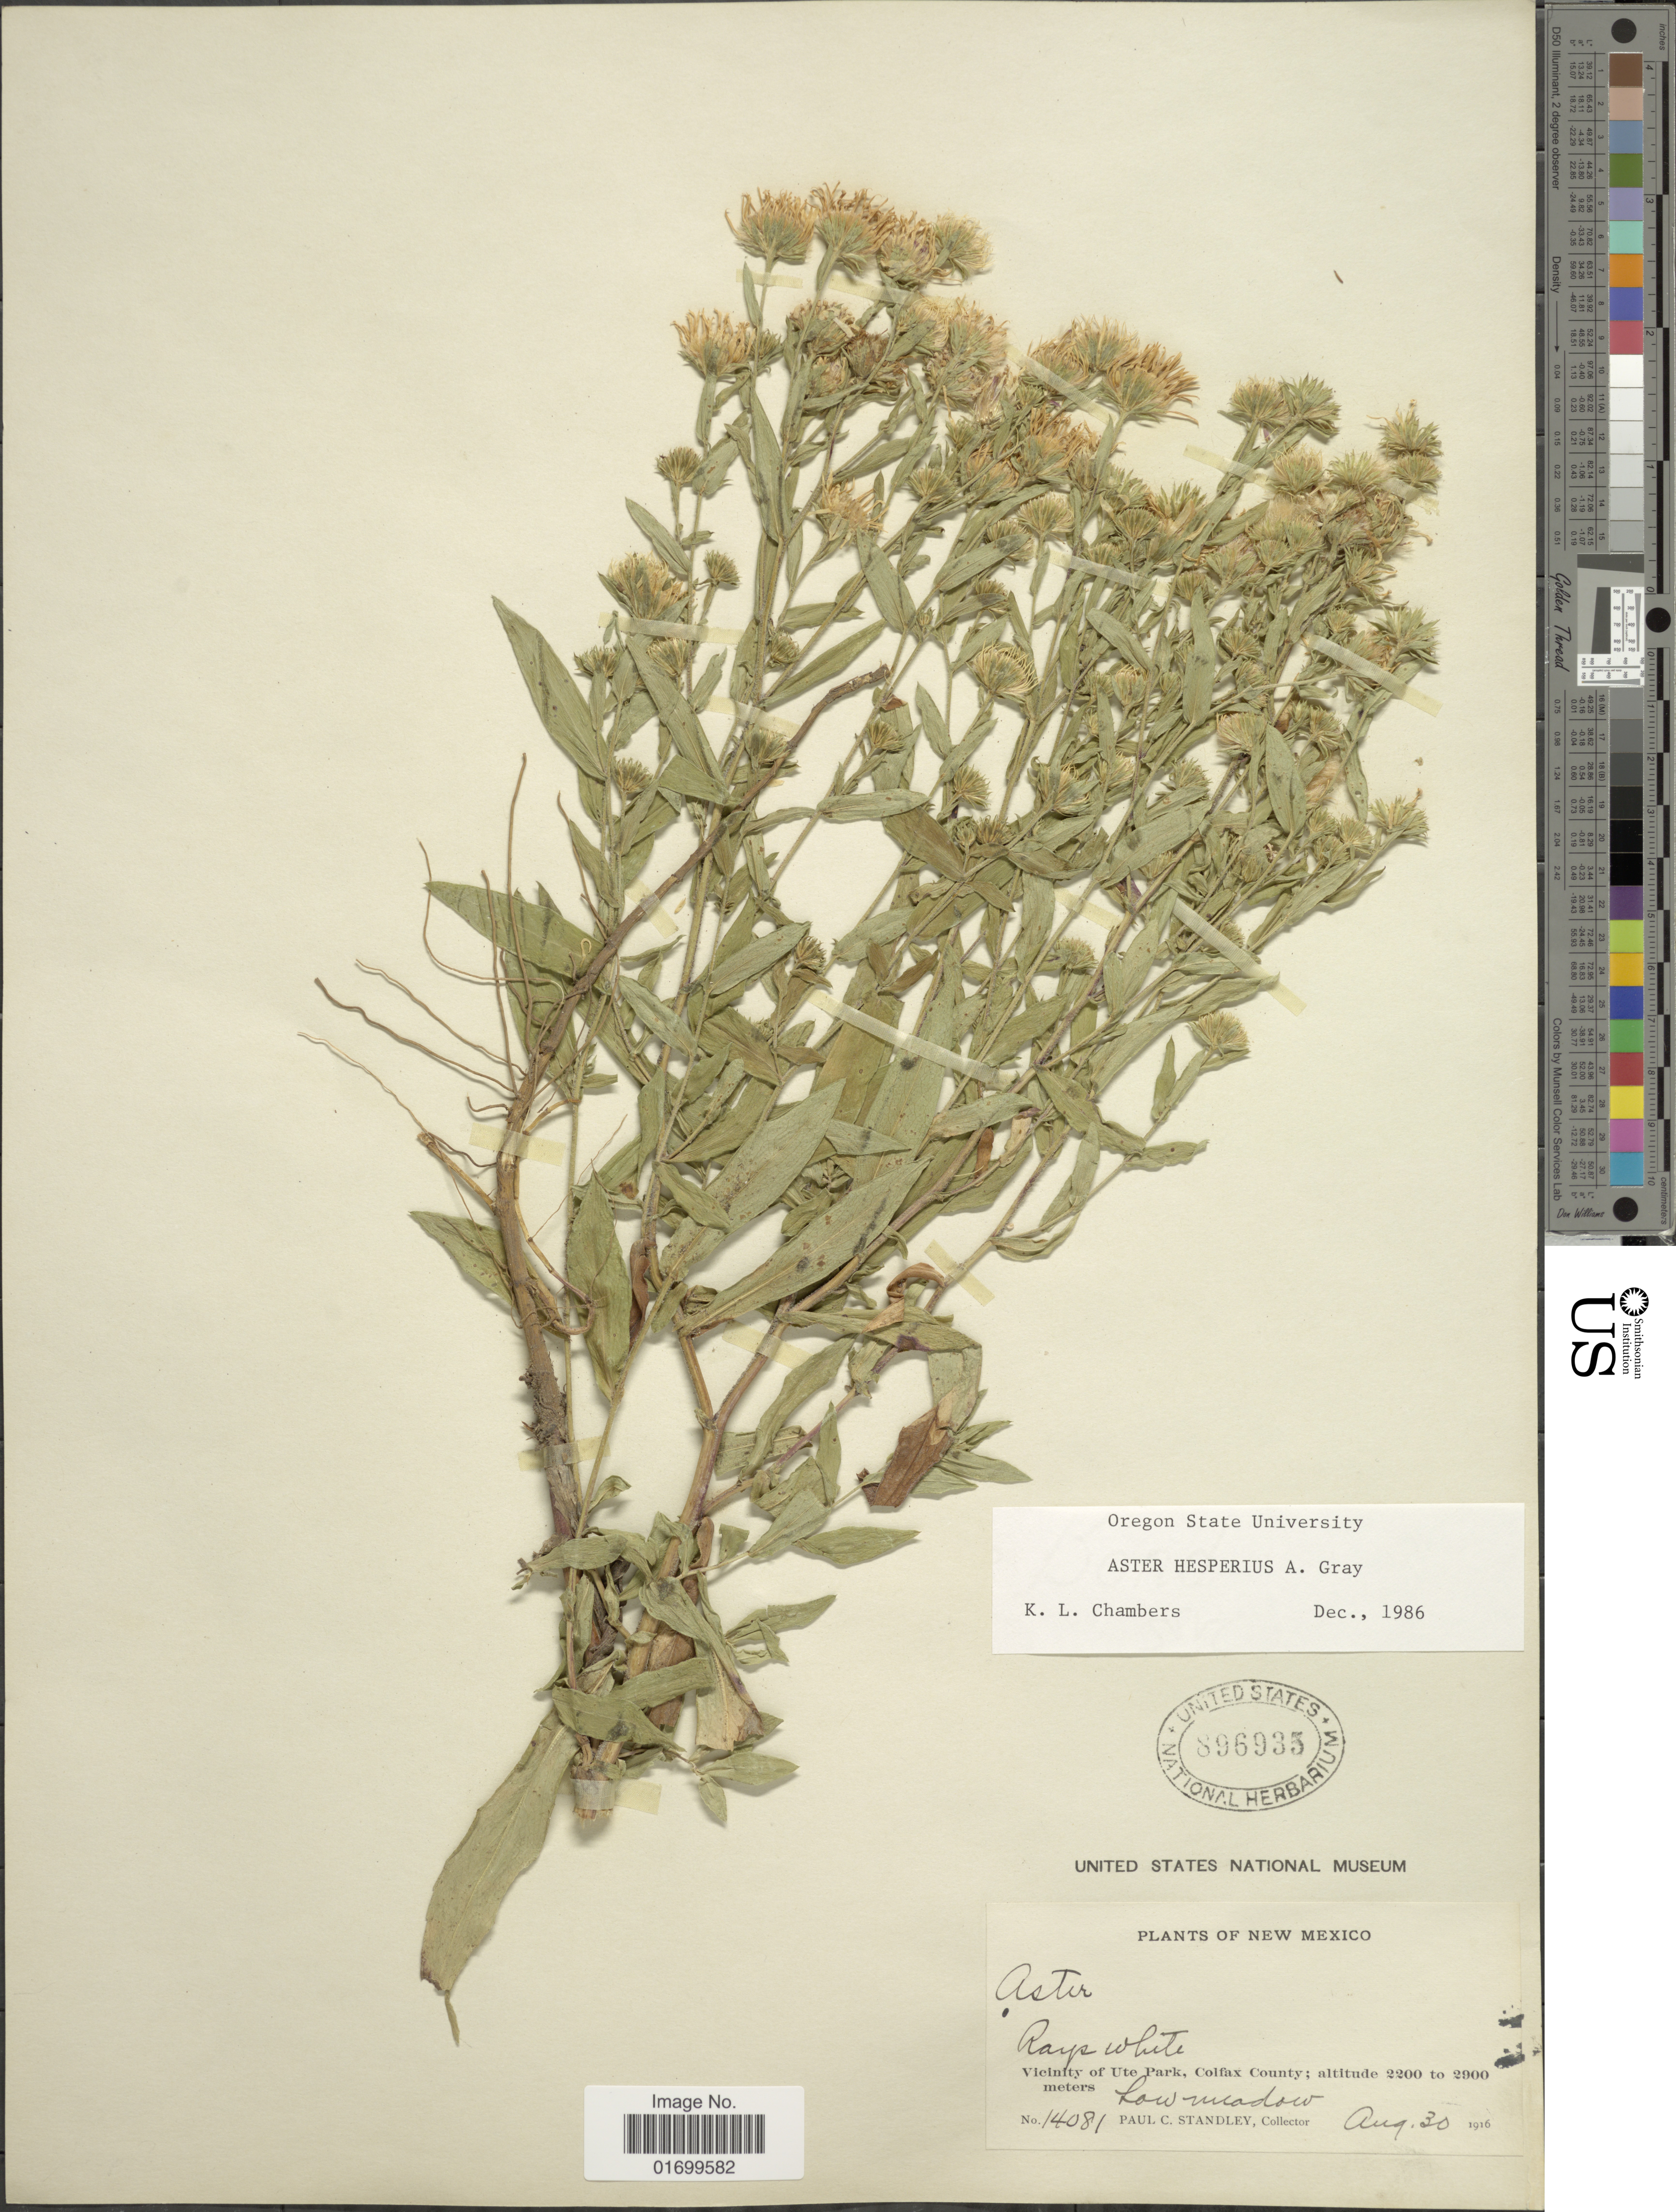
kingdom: Plantae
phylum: Tracheophyta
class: Magnoliopsida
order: Asterales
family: Asteraceae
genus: Symphyotrichum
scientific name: Symphyotrichum hesperium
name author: (A. Gray) Á. Löve & D. Löve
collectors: P. C. Standley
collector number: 14081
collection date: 1916-08-30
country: United States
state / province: New Mexico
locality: Vicinity of Ute Park, Colfax County.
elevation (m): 2200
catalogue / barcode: US 896935